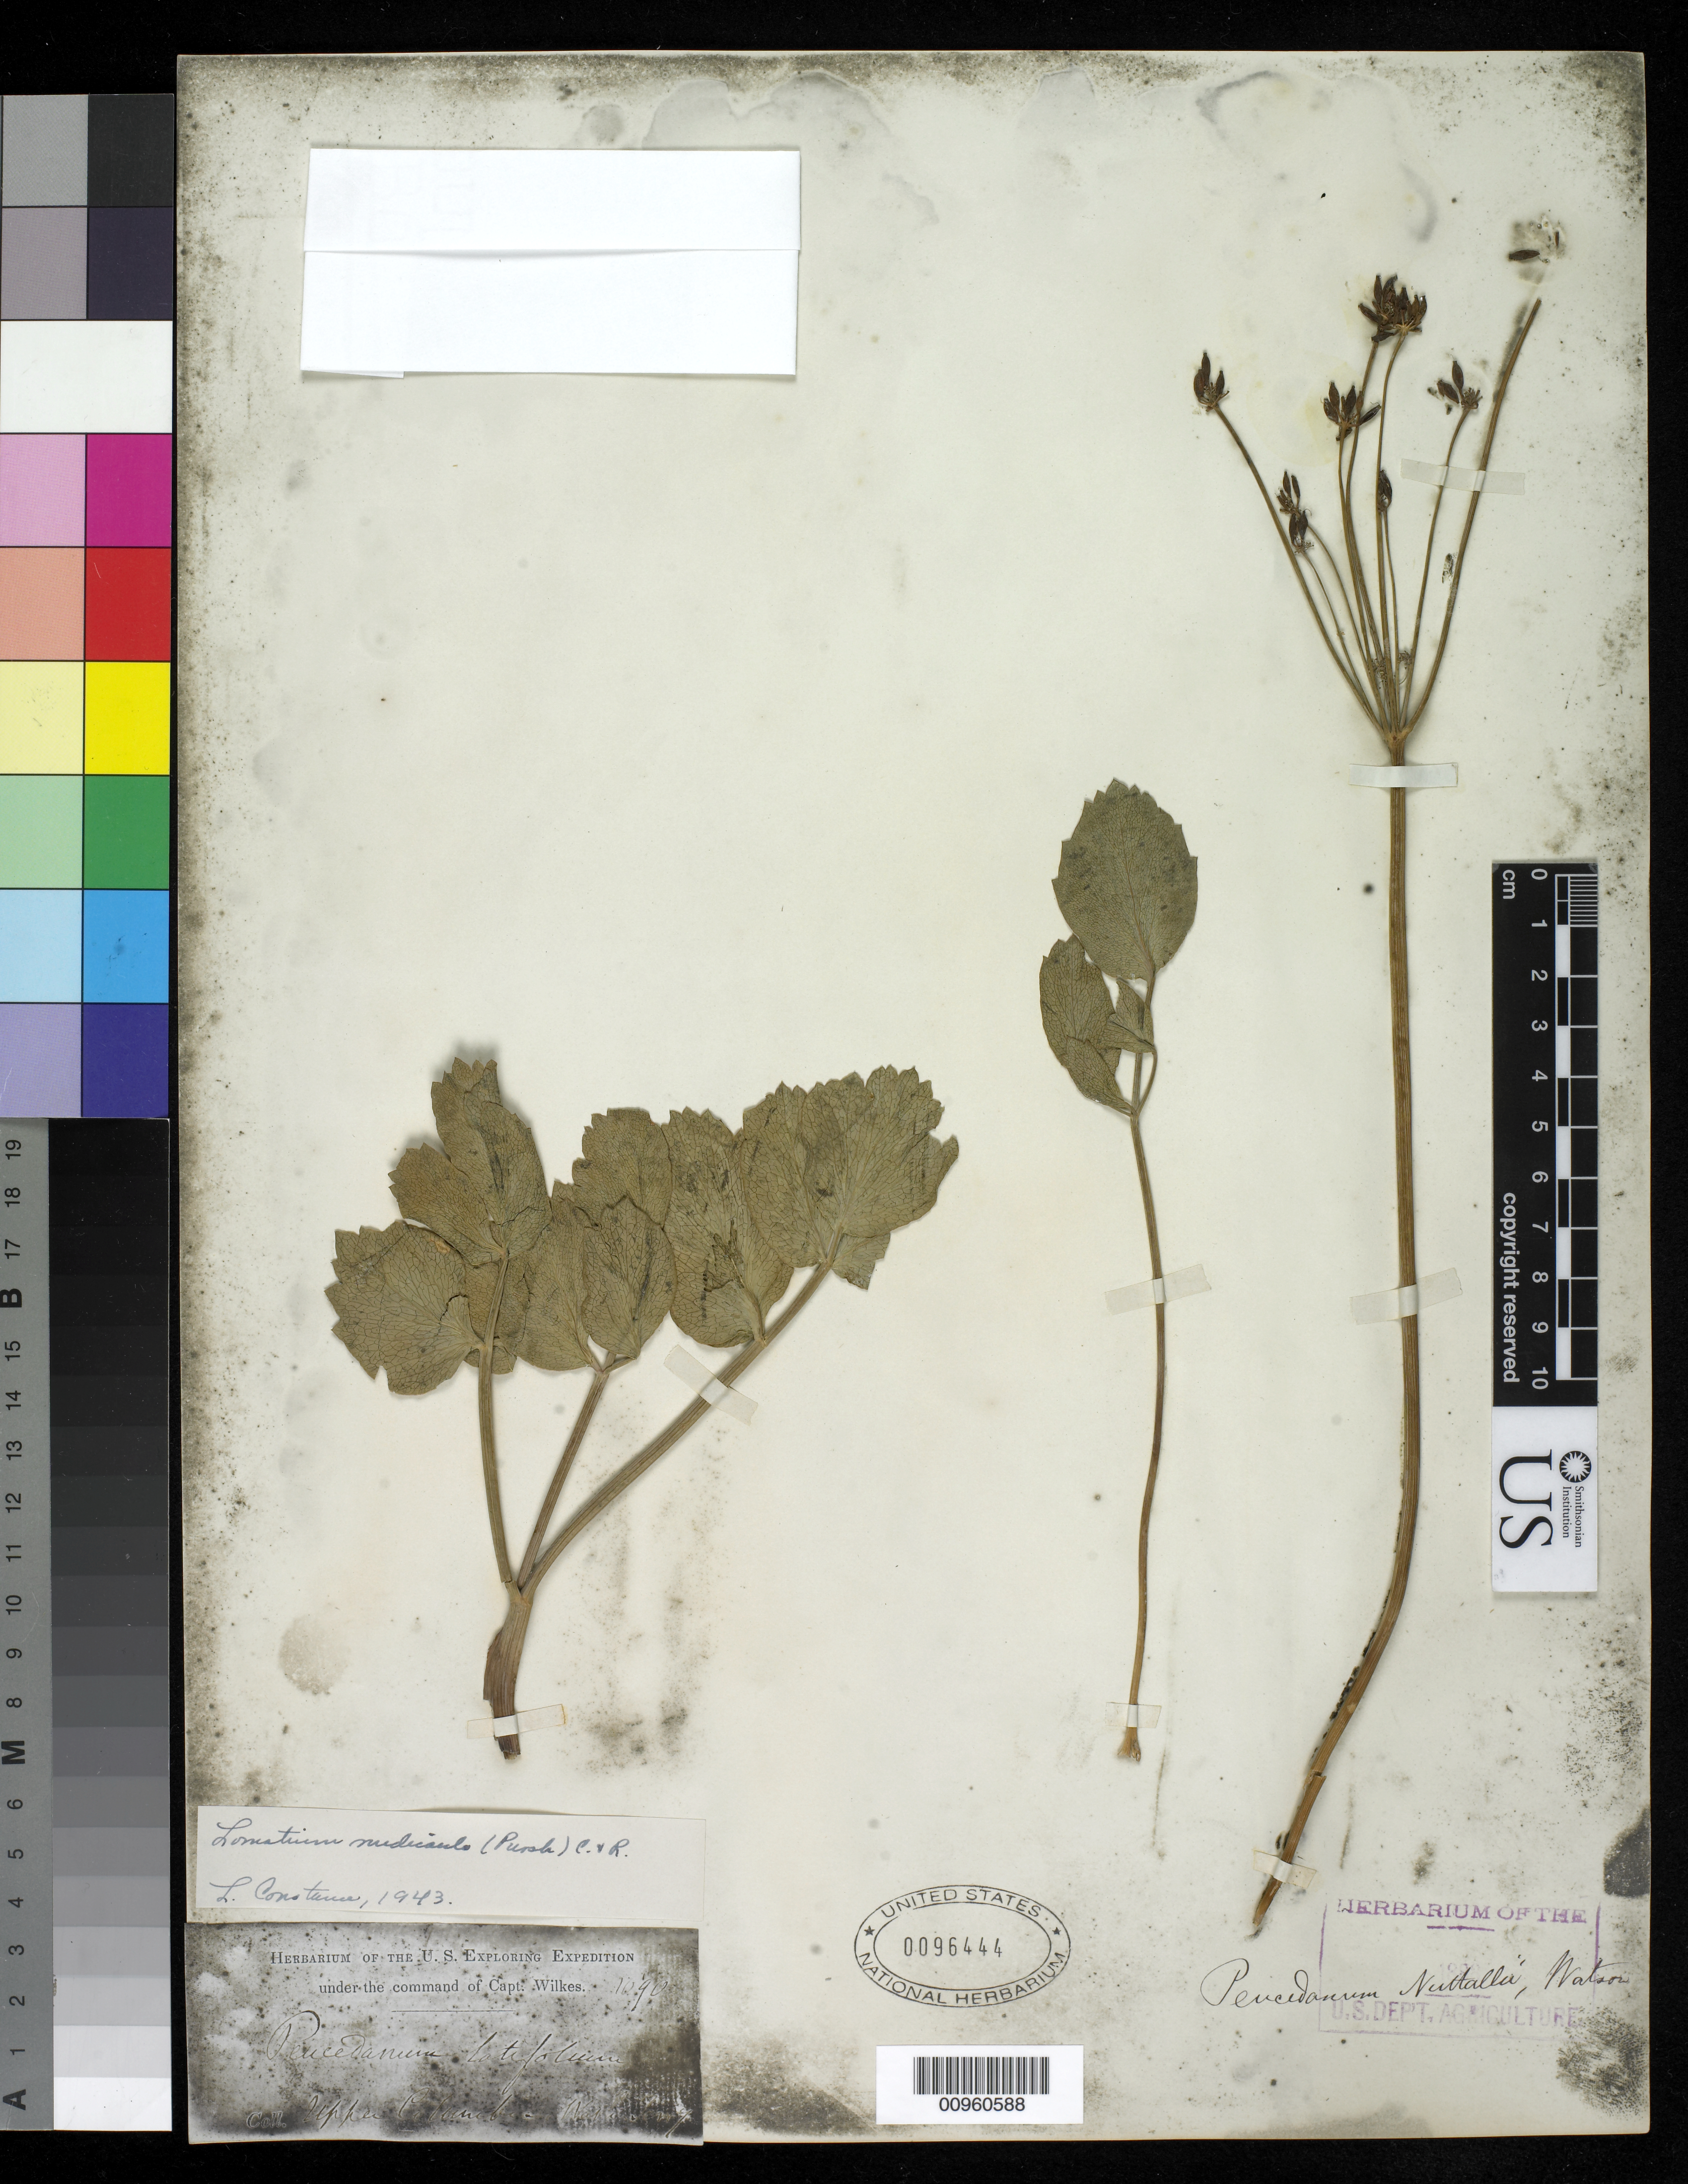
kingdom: Plantae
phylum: Tracheophyta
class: Magnoliopsida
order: Apiales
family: Apiaceae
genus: Lomatium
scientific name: Lomatium nudicaule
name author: (Pursh) J.M. Coult. & Rose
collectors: Wilkes Explor. Exped.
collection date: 1838/1842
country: United States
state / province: Washington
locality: Upper Columbia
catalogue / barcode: US 96444